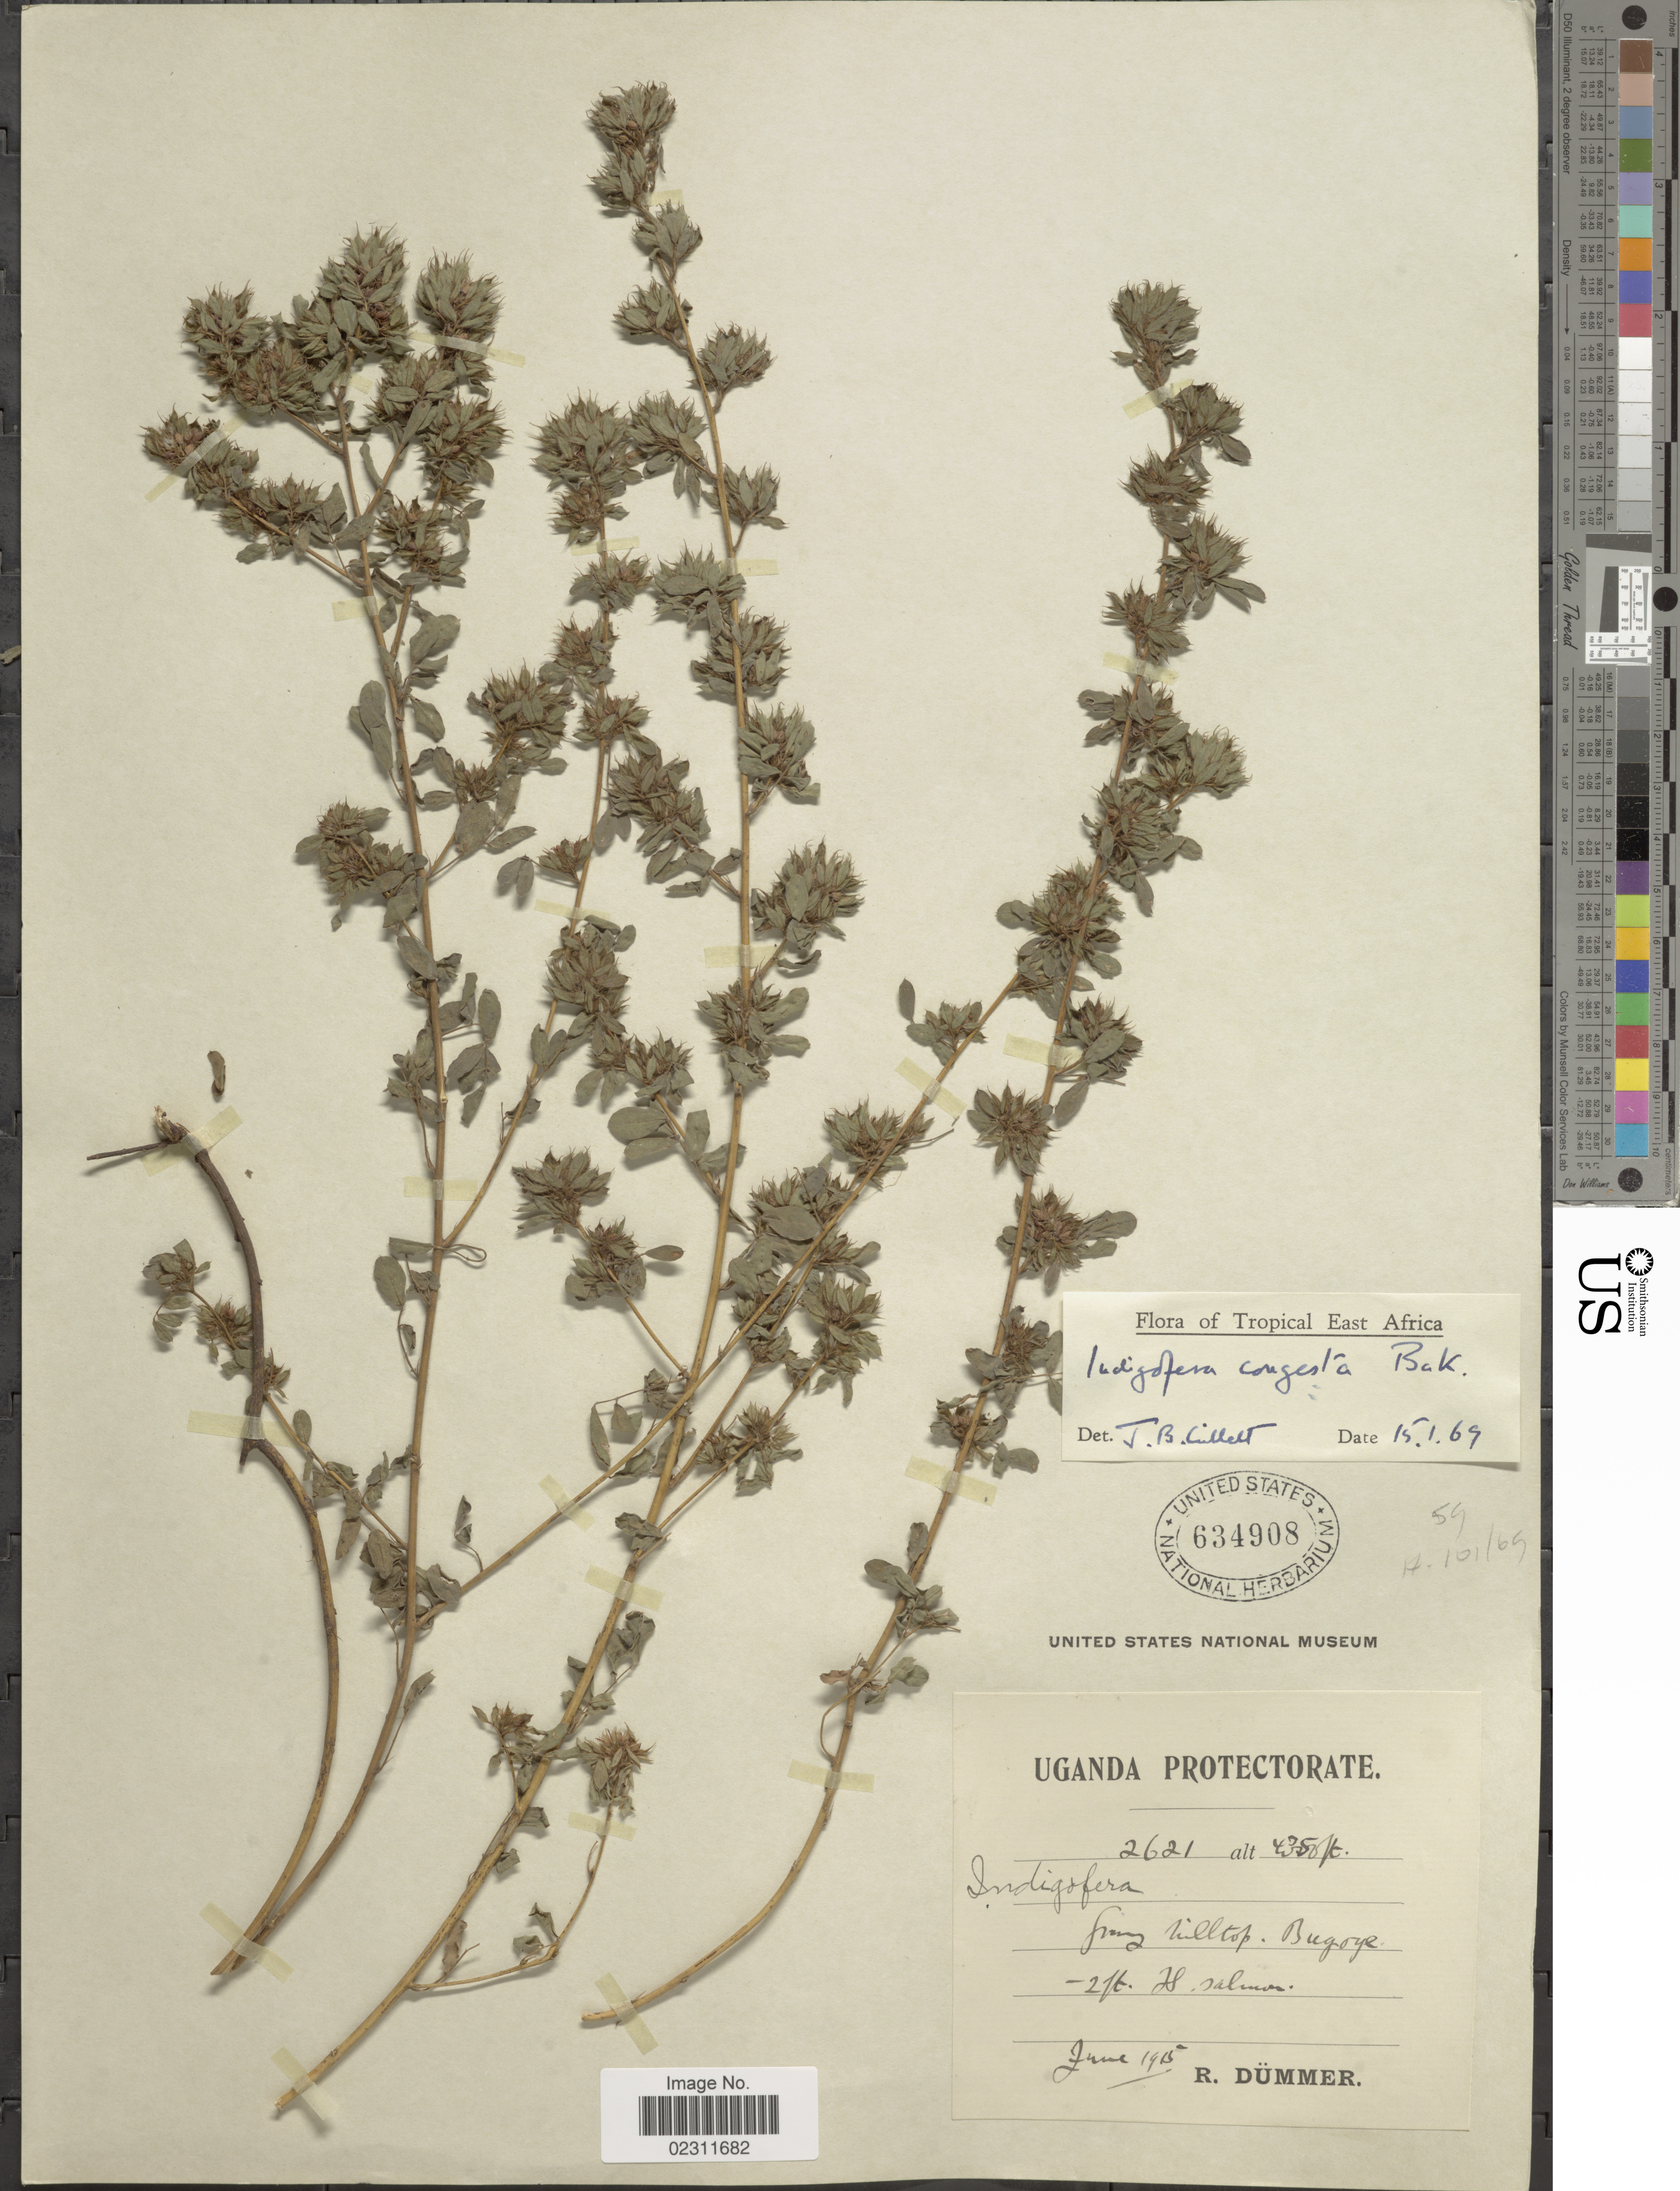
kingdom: Plantae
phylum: Tracheophyta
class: Magnoliopsida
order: Fabales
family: Fabaceae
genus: Indigofera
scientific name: Indigofera congesta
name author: Baker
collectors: R. A. Dümmer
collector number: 2621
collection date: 1915-06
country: Uganda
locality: Uganda Protectorate, Bugoye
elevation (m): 1326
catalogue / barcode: US 634908